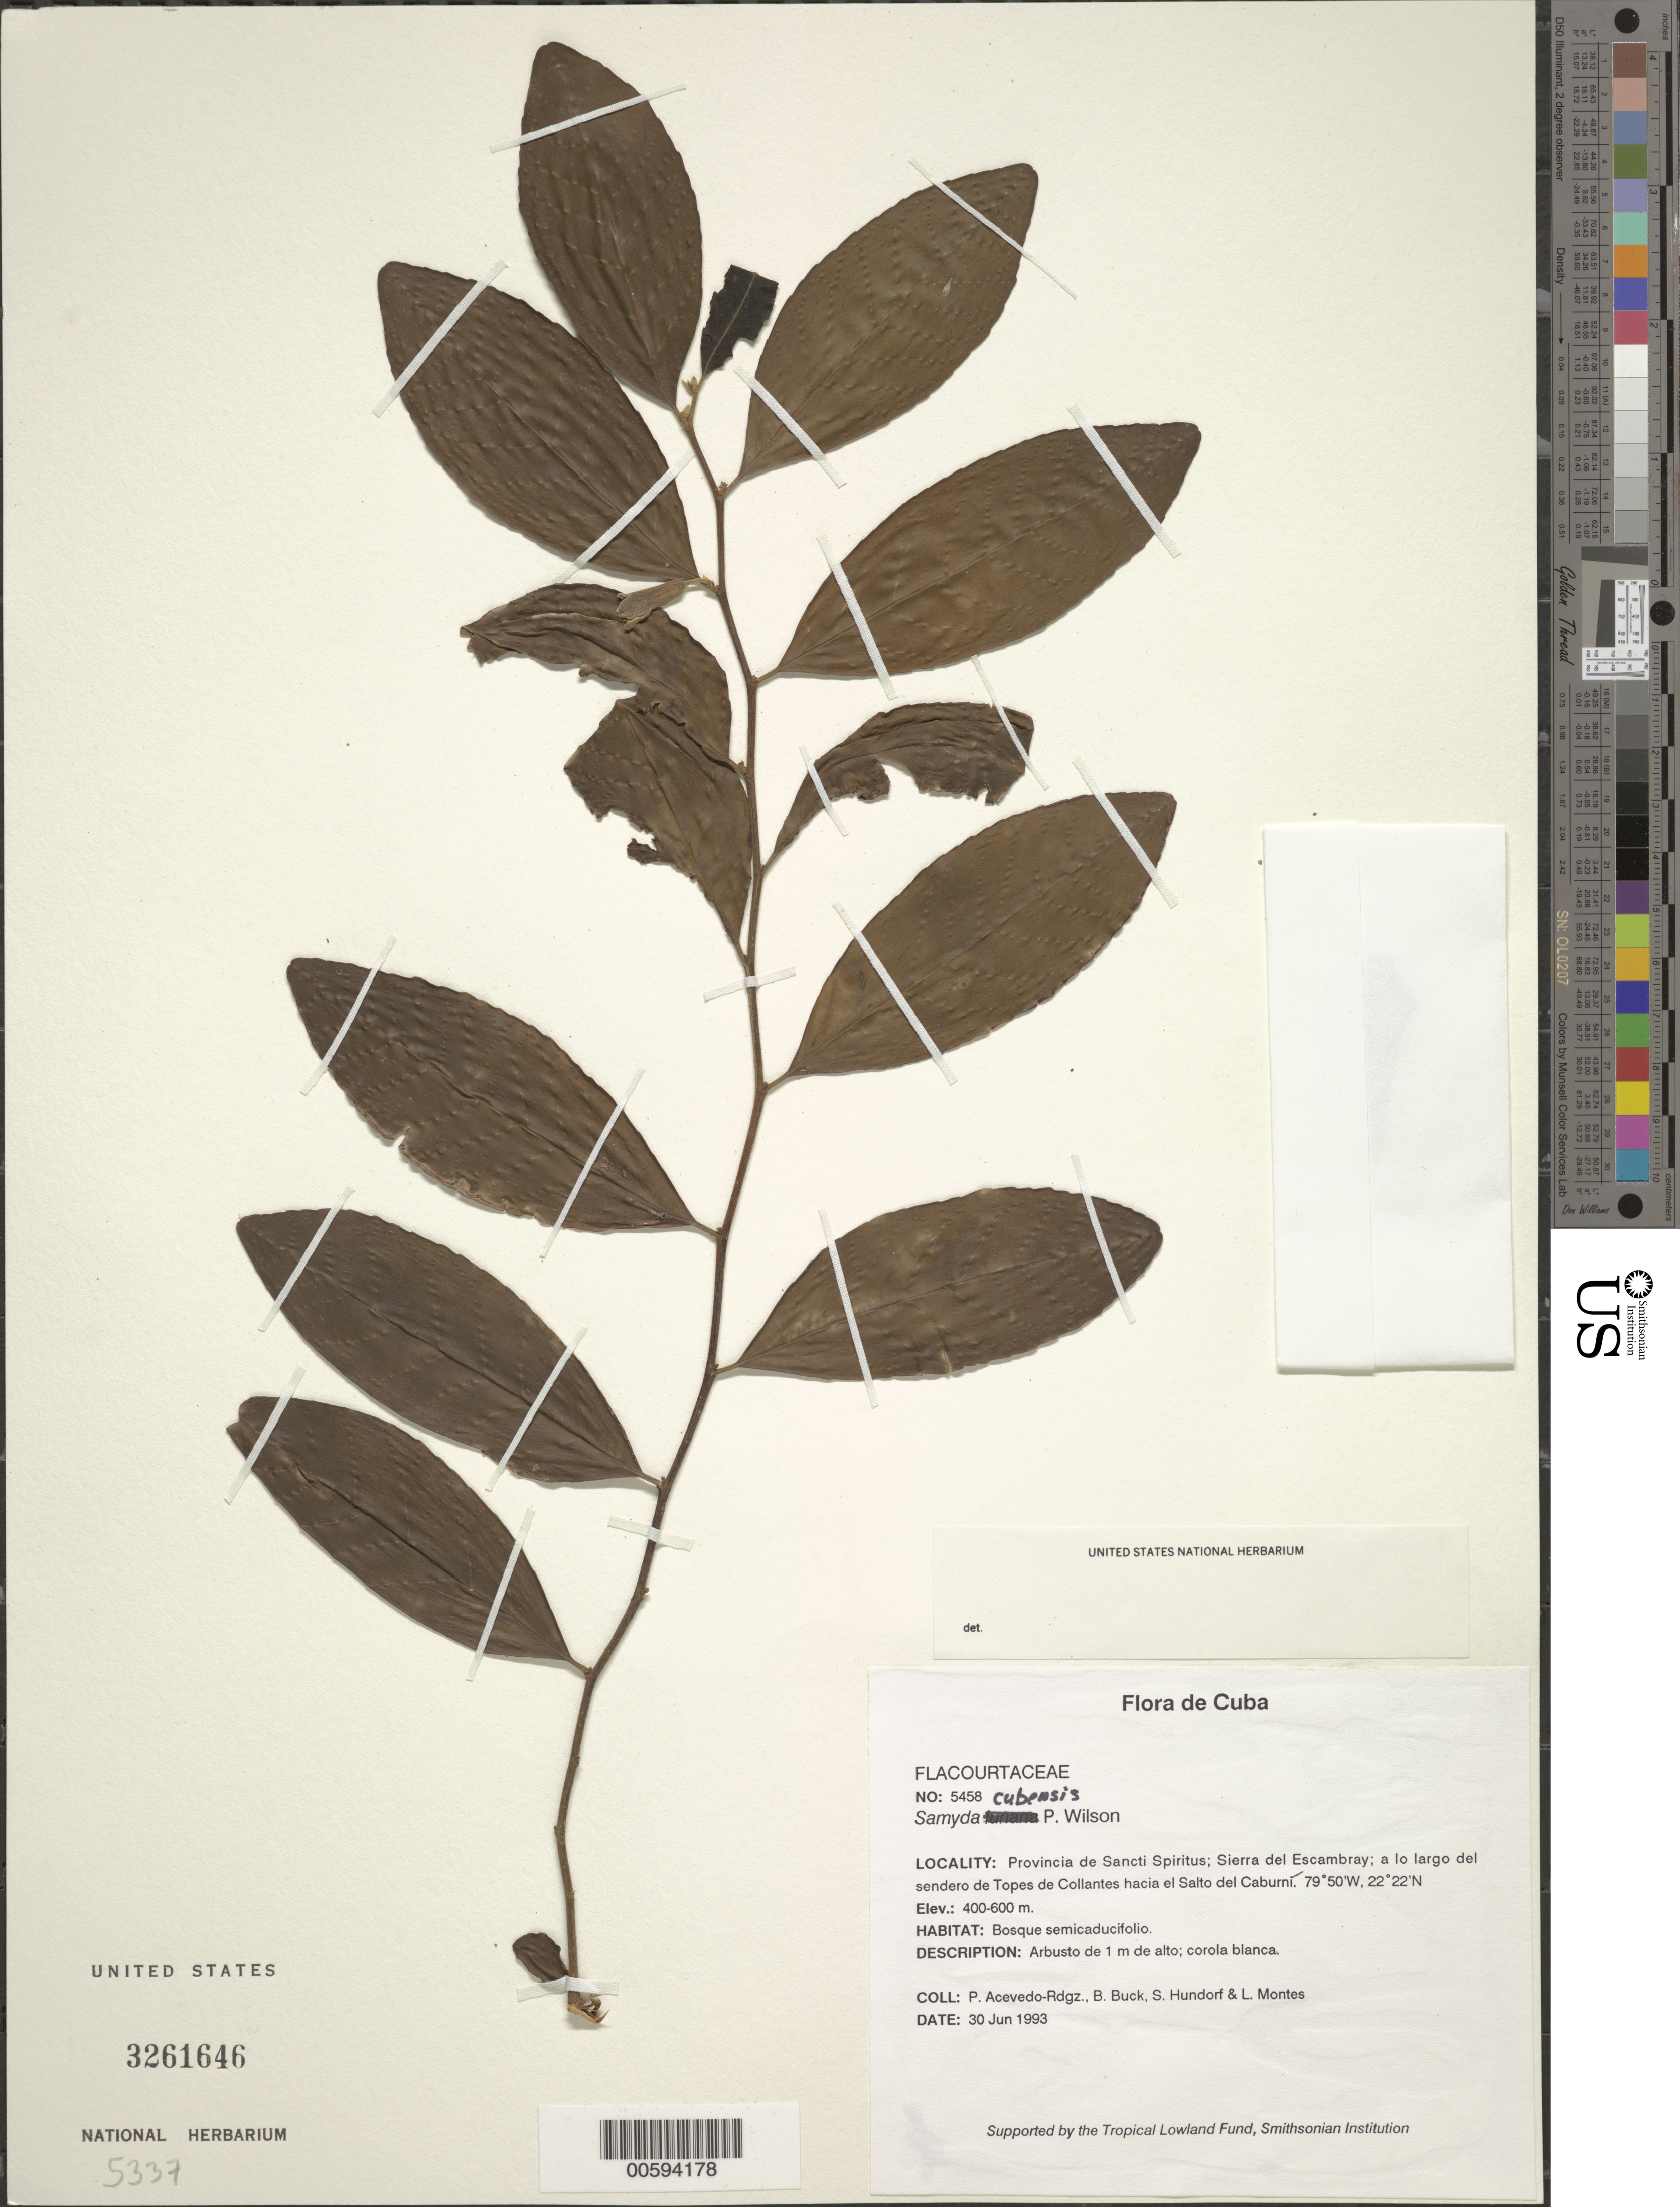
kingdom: Plantae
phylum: Tracheophyta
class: Magnoliopsida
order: Malpighiales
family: Salicaceae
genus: Casearia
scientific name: Casearia lunana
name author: (P. Wilson) Greuter & R. Rankin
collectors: P. Acevedo-Rodr., B. Buck, S. Hundorf & L. Montes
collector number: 5458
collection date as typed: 30 Jun 1993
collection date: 1993-06-30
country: Cuba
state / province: Sancti Spiritus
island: Cuba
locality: Sierra del Escambray; a lo largo del sendero de Topes de Collantes hacia el Salto del Caburni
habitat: Bosque semicaducifolio.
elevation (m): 400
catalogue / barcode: US 3261646